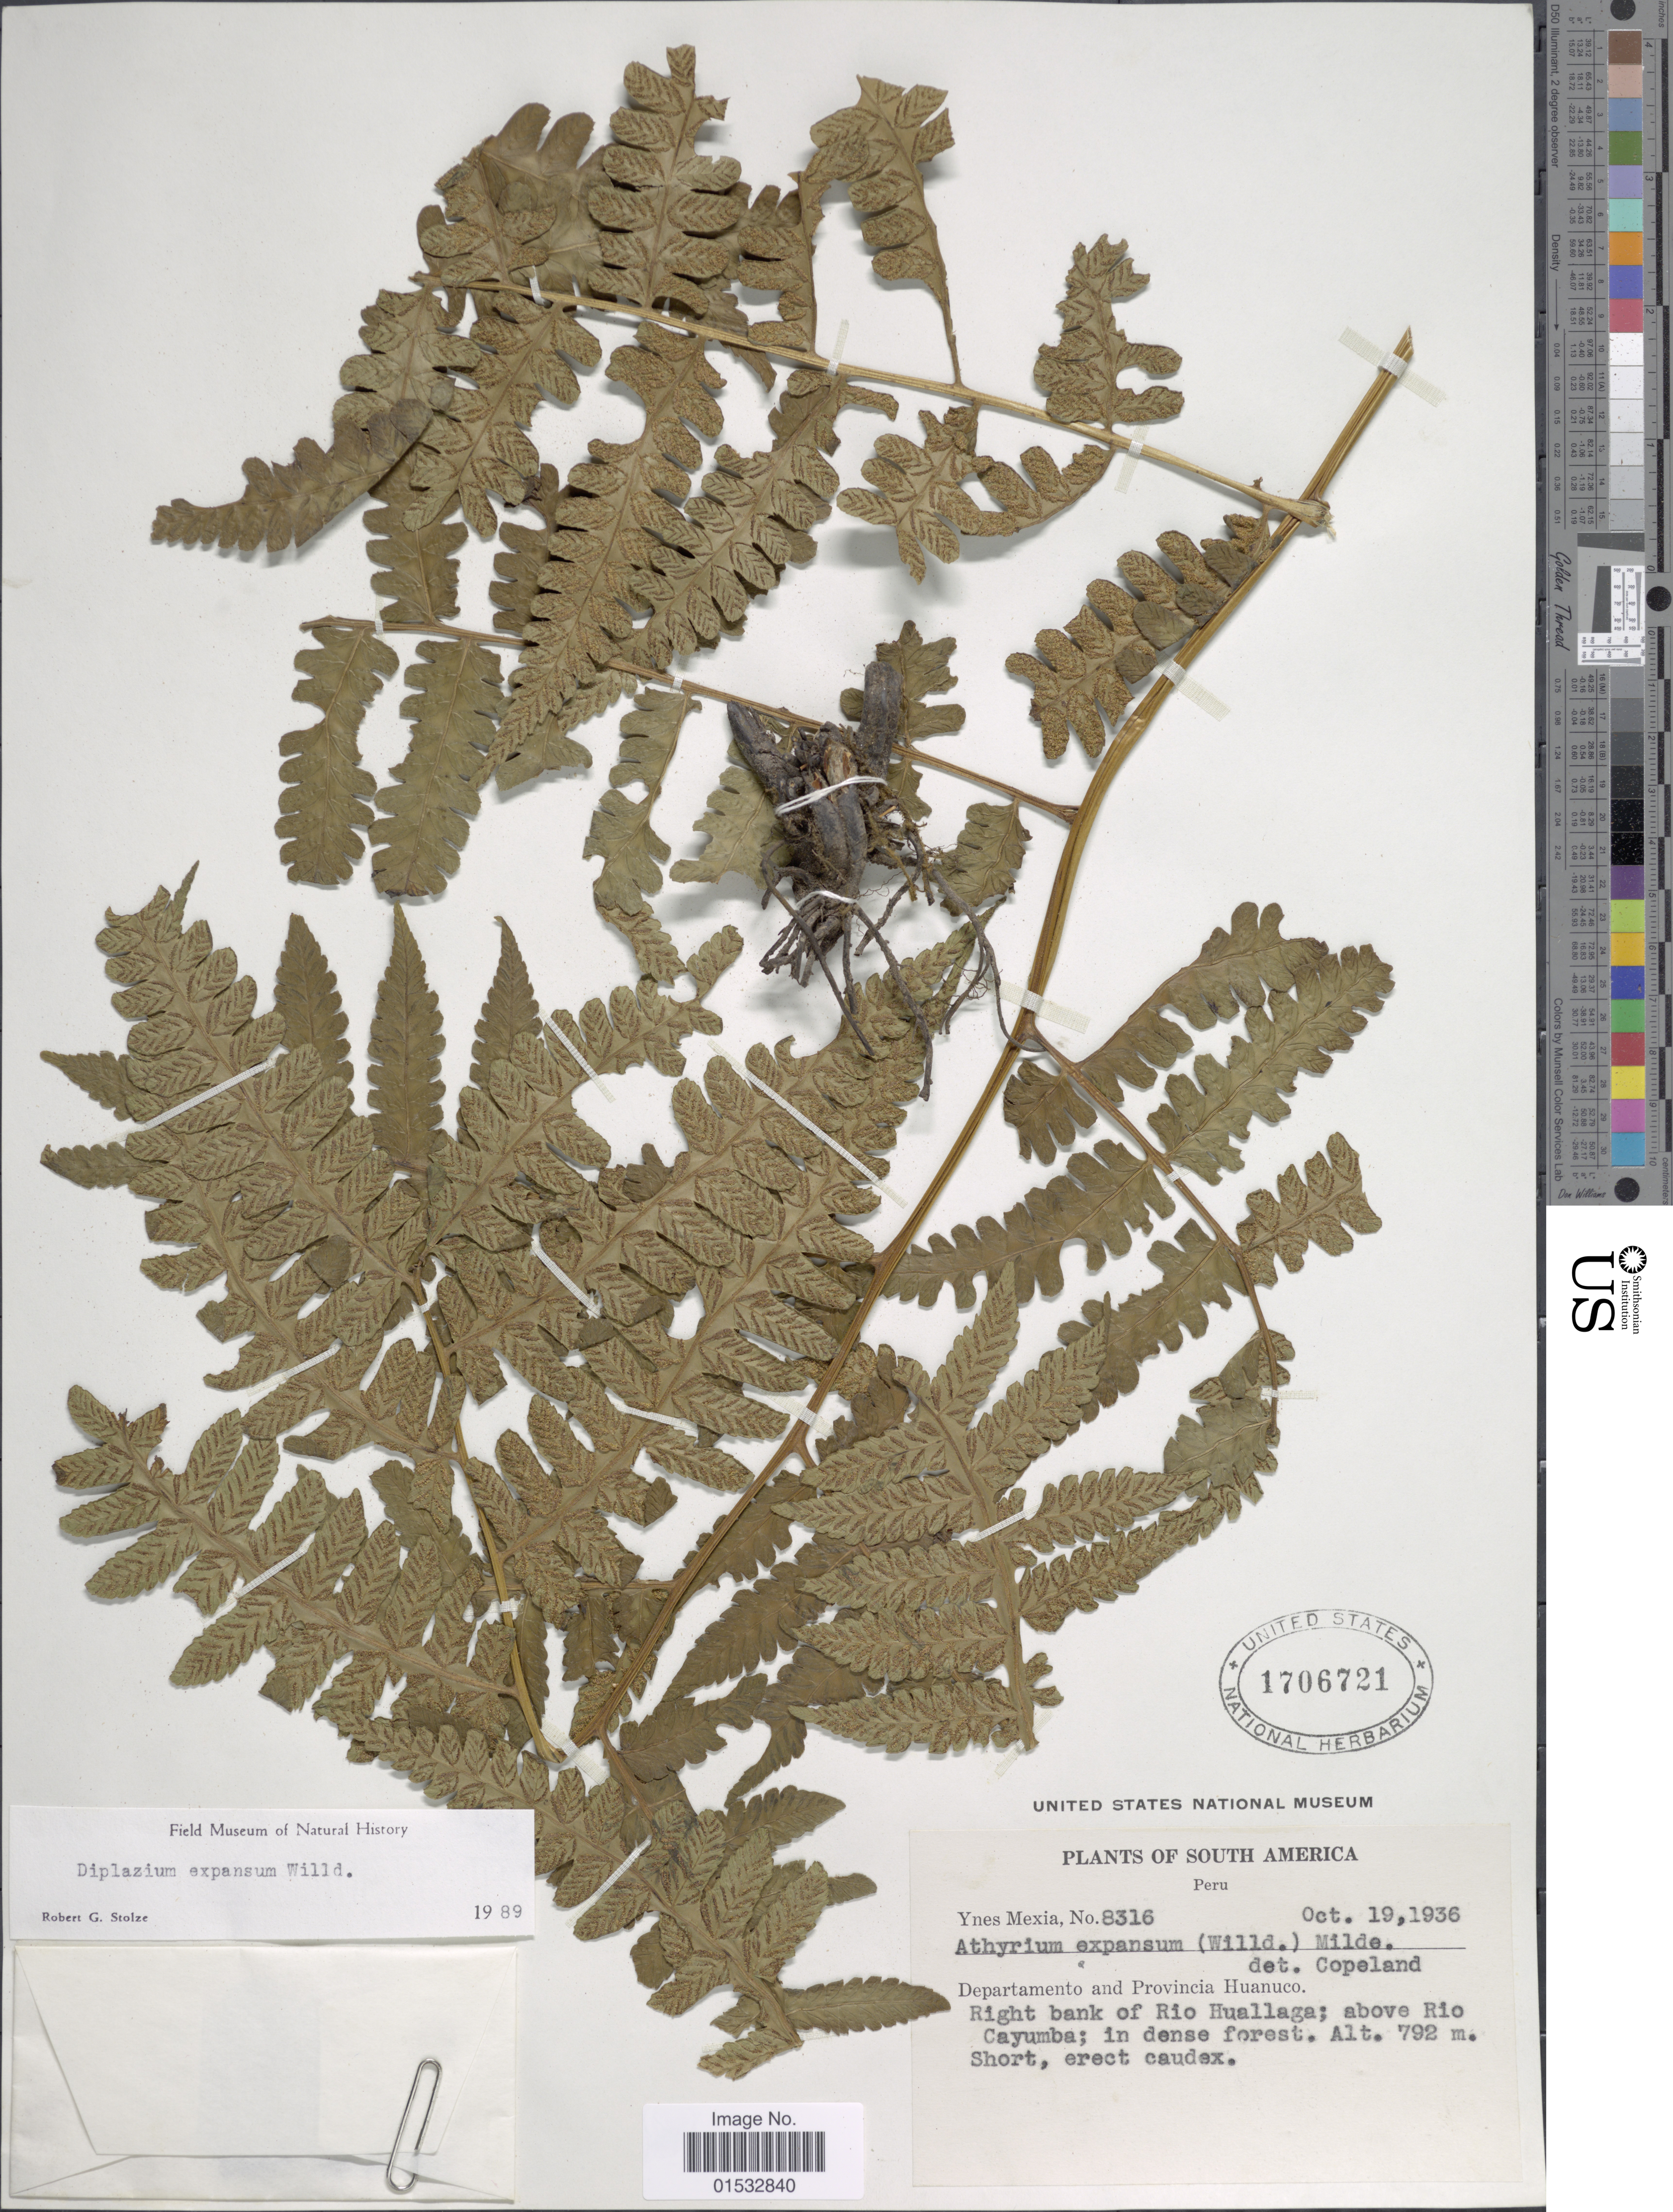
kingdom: Plantae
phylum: Tracheophyta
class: Polypodiopsida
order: Polypodiales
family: Athyriaceae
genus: Diplazium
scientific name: Diplazium expansum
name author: Willd.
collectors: Y. Mexia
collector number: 8316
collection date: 1936-10-19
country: Peru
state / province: Huánuco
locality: South America, right bank of Rio Huallaga; above Rio Cayumba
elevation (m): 792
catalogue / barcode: US 1706721